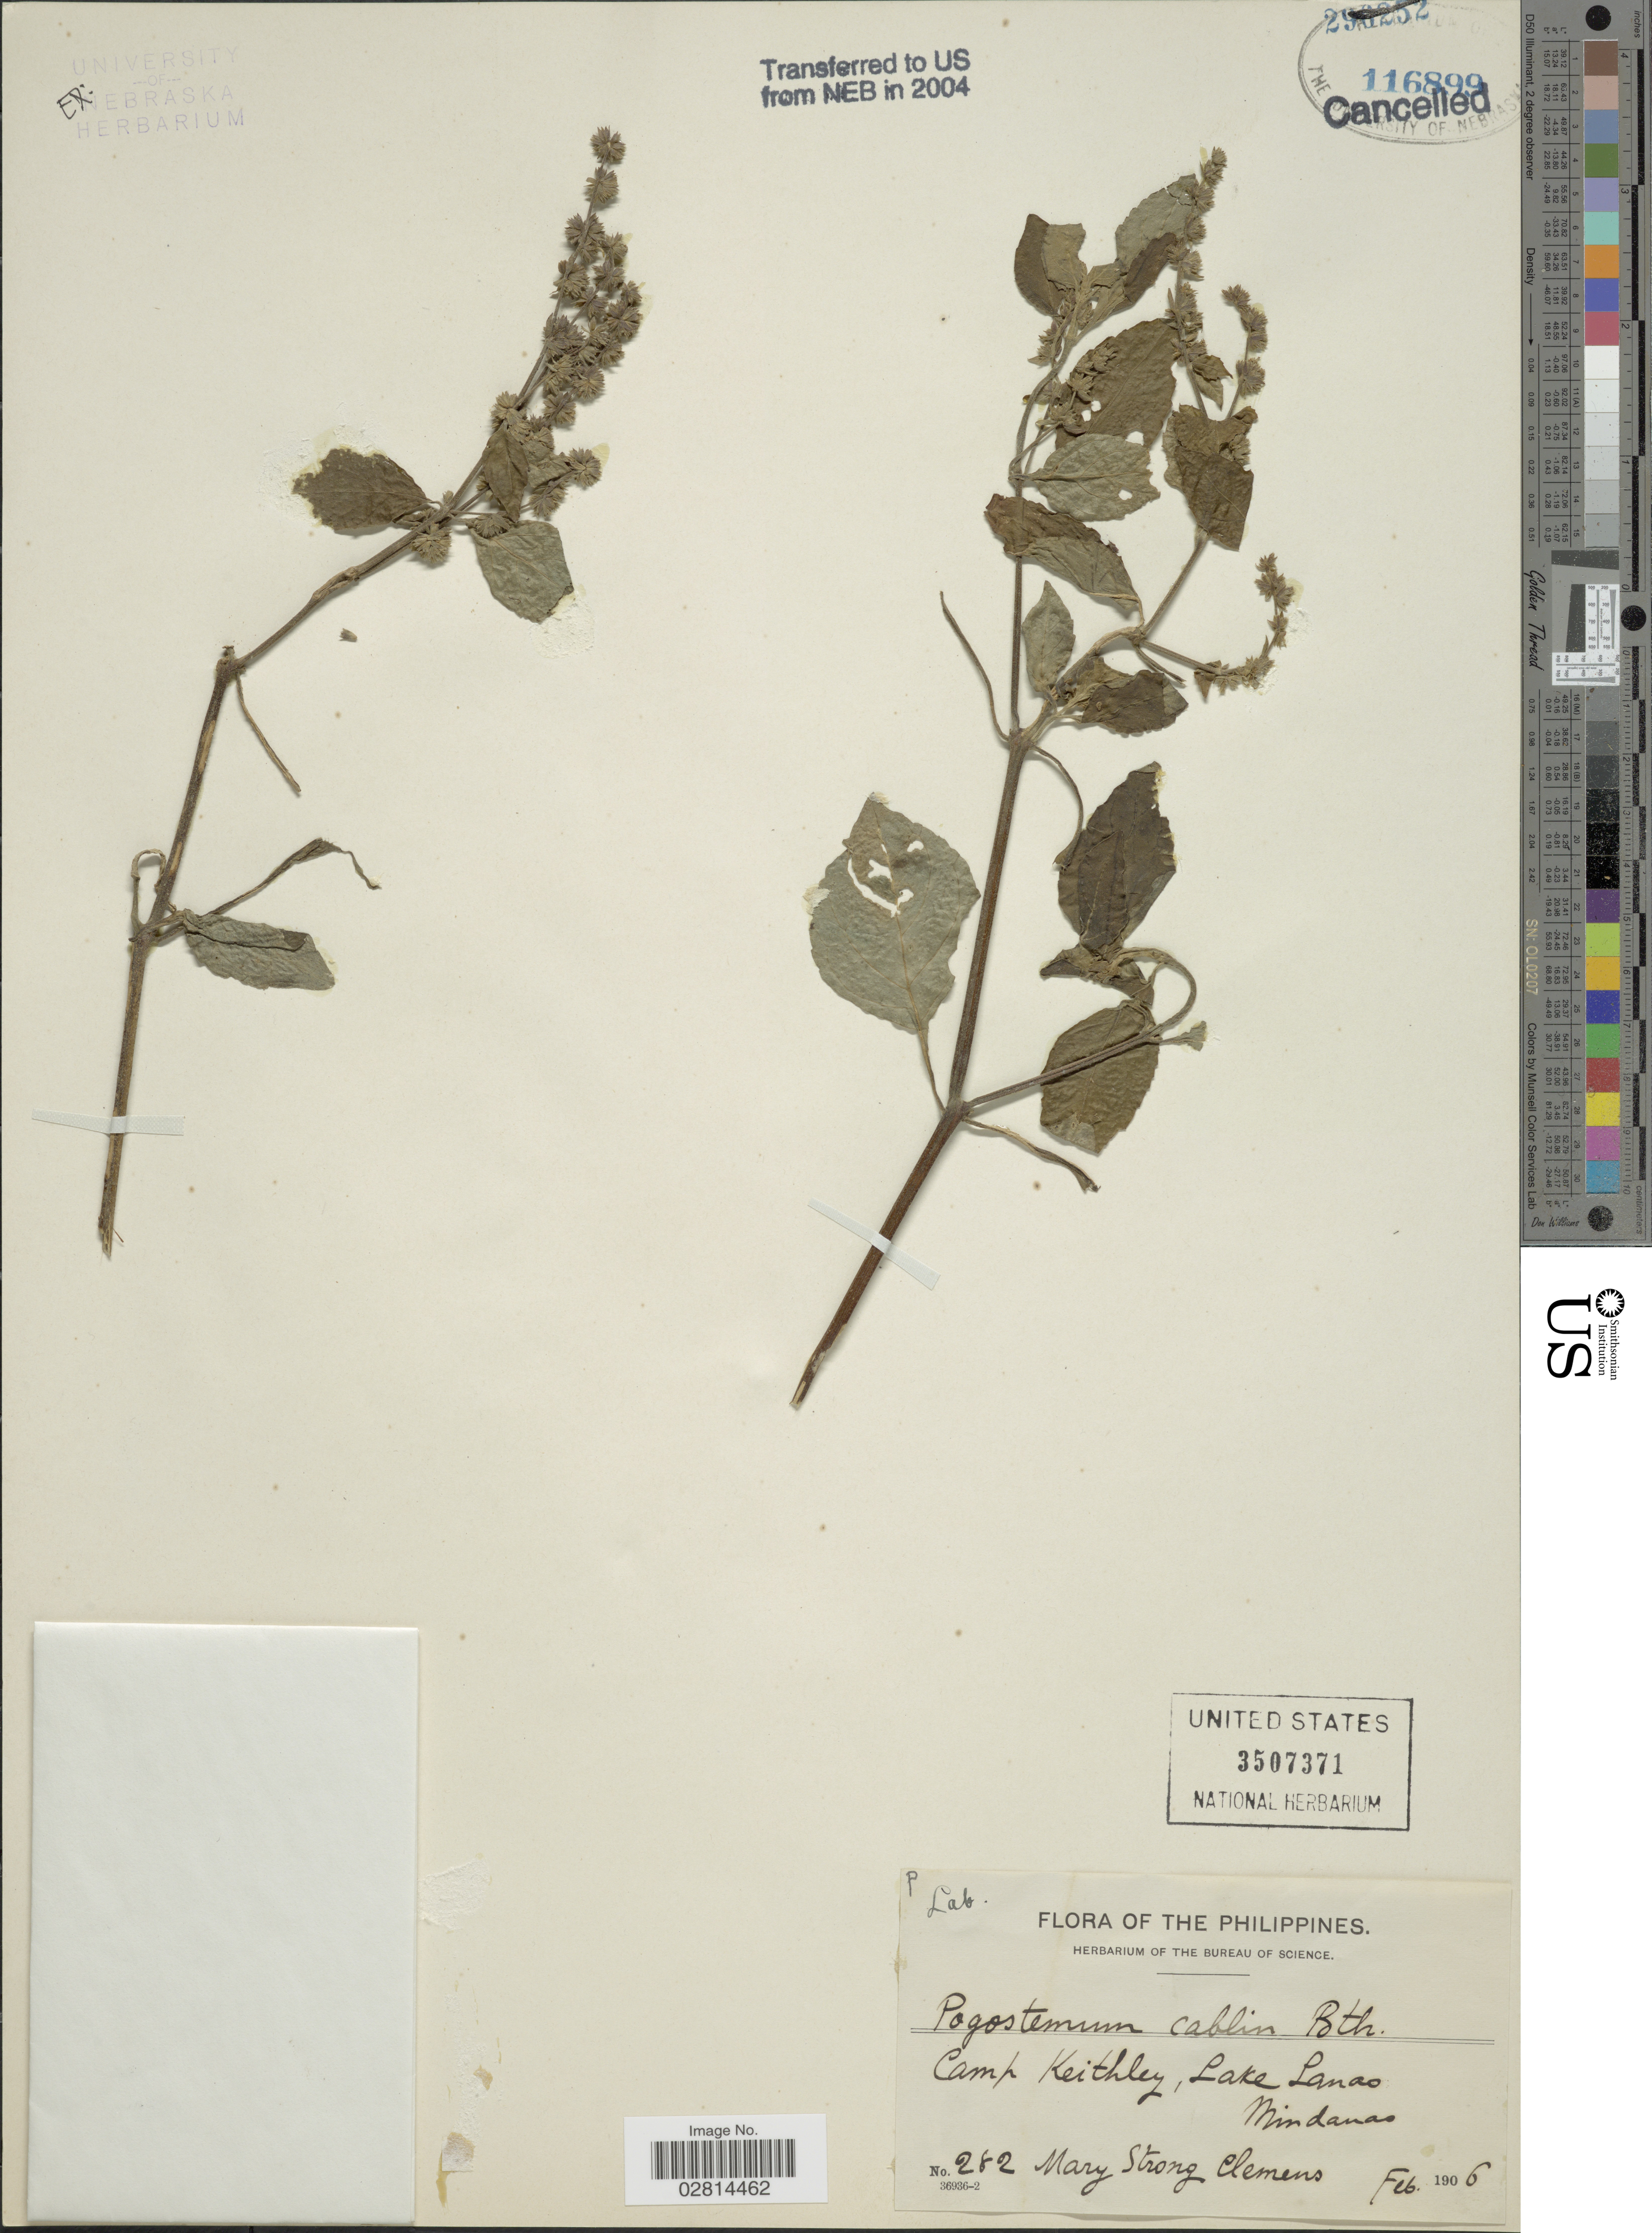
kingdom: Plantae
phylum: Tracheophyta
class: Magnoliopsida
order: Lamiales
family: Lamiaceae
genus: Pogostemon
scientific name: Pogostemon cablin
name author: (Blanco) Benth.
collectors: M. S. Clemens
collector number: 282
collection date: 1906-02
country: Philippines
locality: Camp Keithley, Lake Lanao. Mindanao.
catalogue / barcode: US 3507371